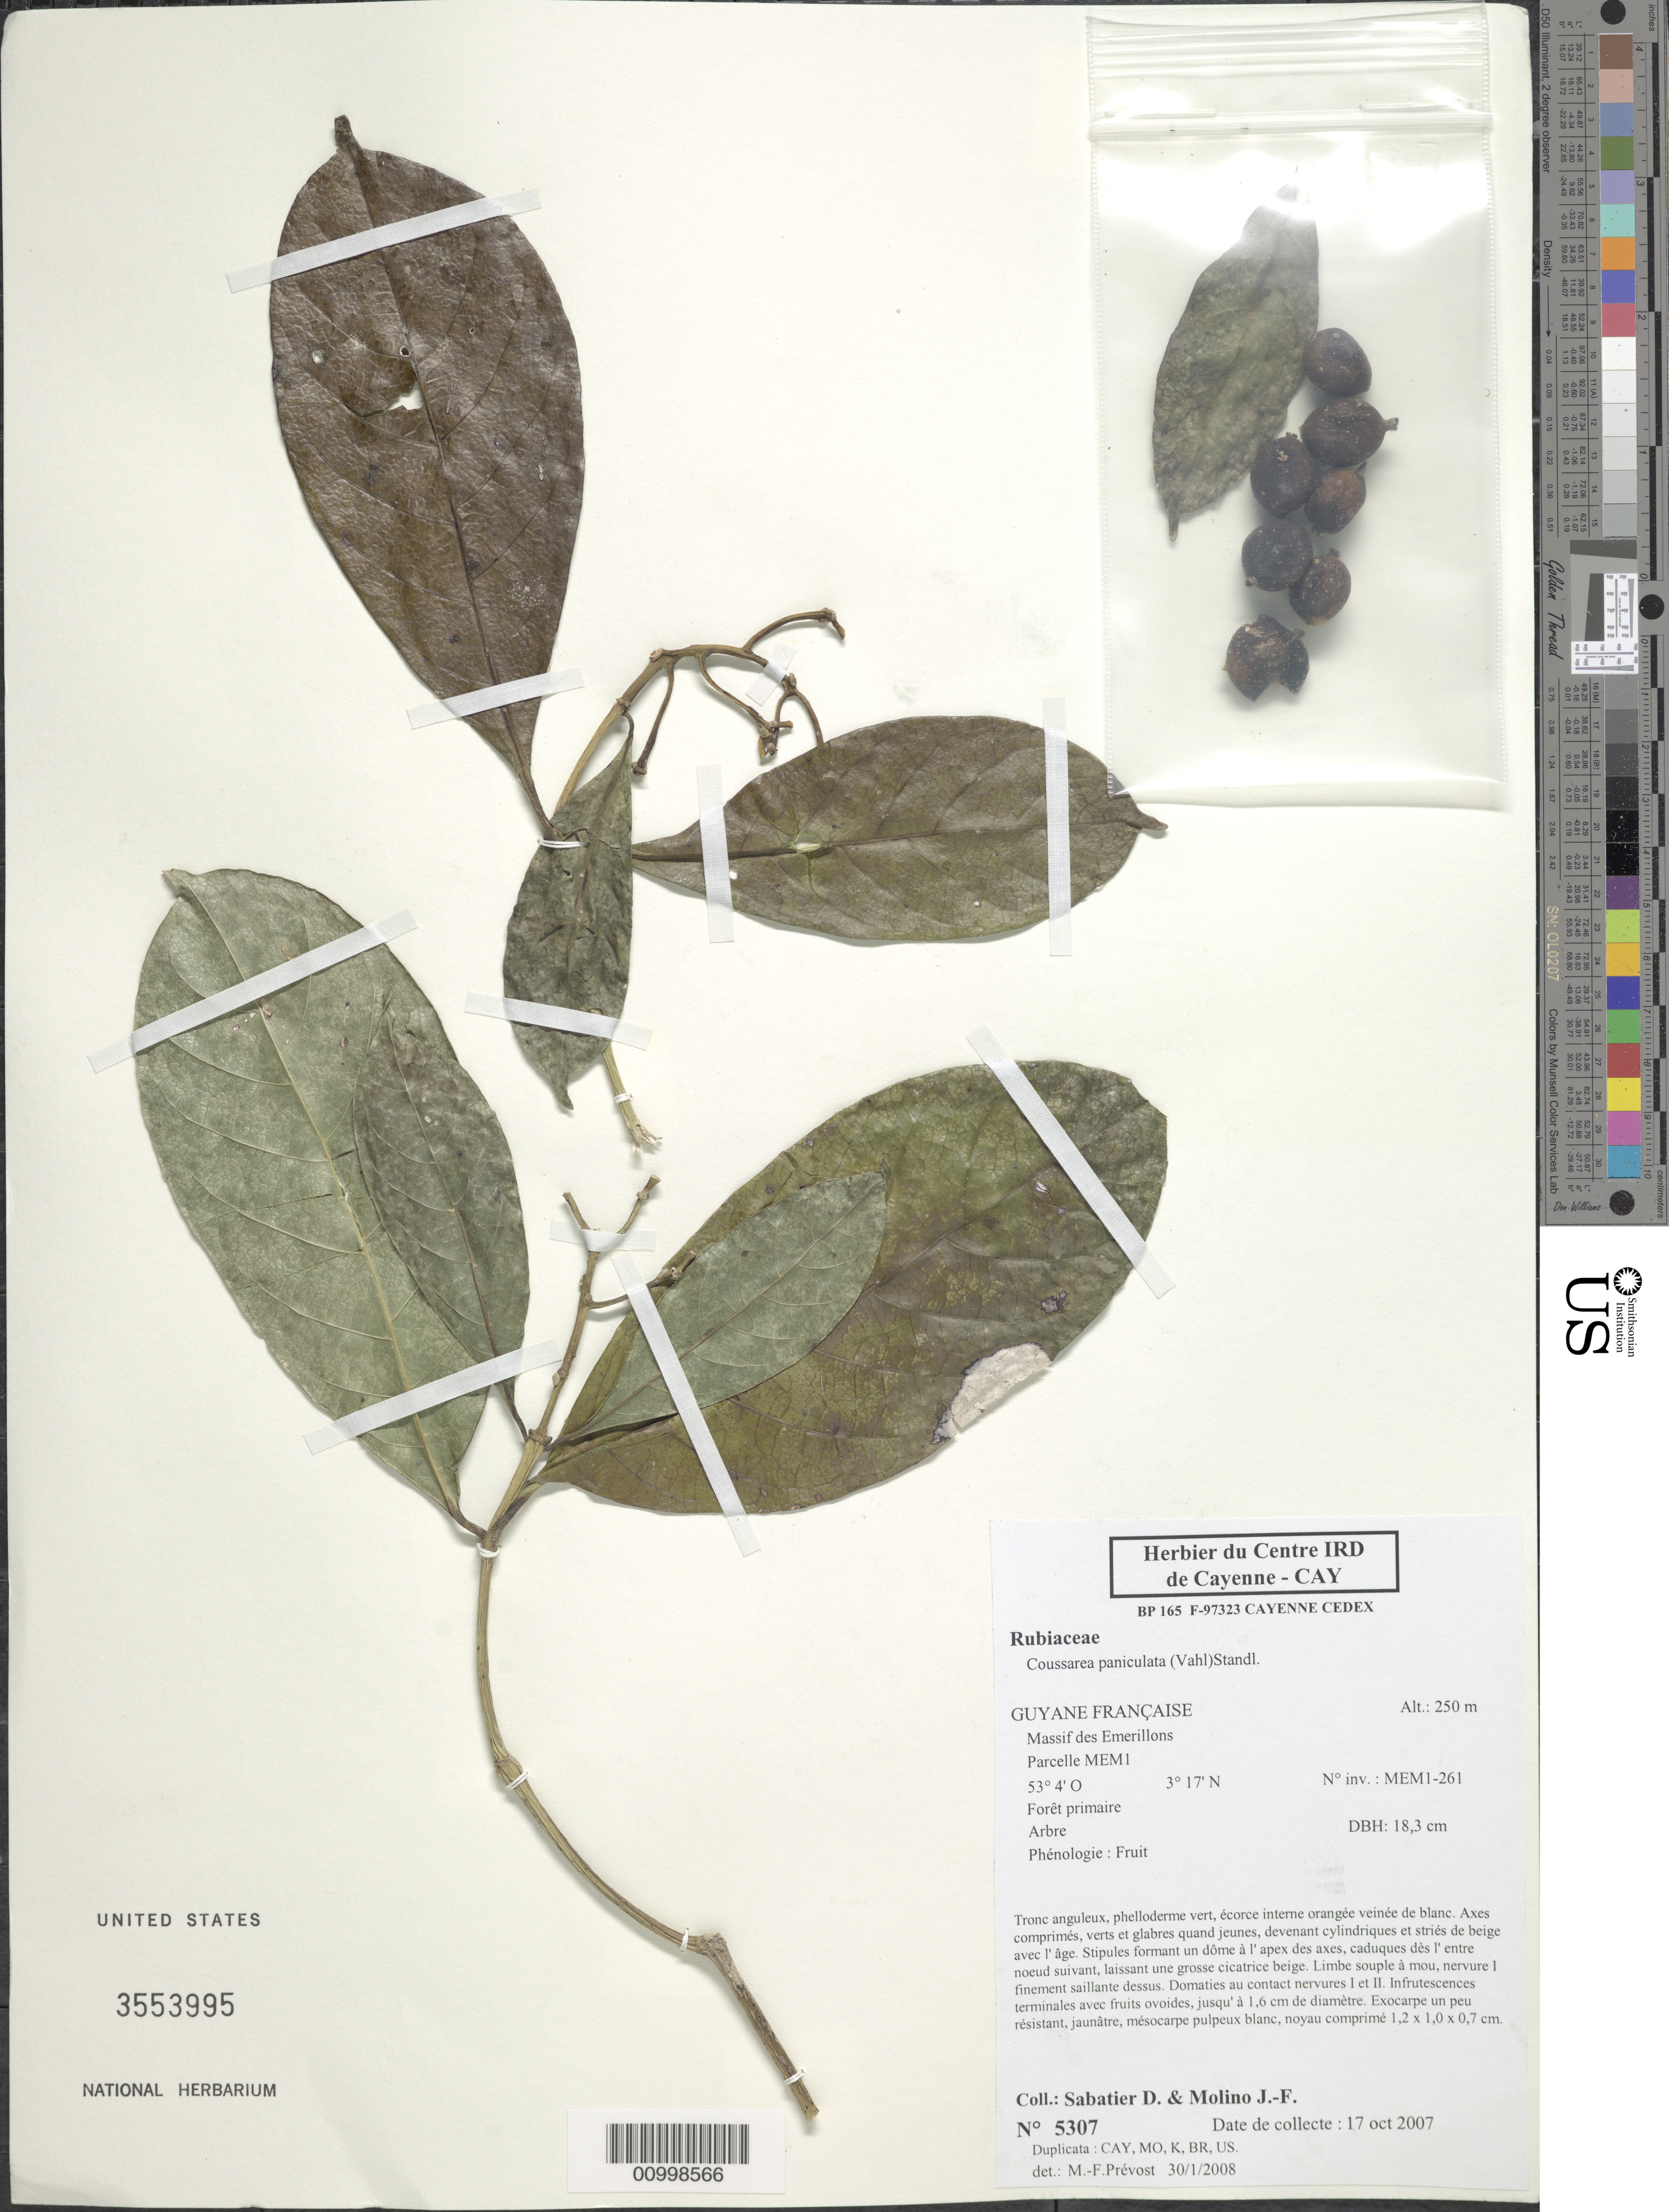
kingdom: Plantae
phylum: Tracheophyta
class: Magnoliopsida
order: Gentianales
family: Rubiaceae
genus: Coussarea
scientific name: Coussarea paniculata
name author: (Vahl) Standl.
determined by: Prévost, M.-F.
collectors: D. Sabatier & J. Molino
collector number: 5307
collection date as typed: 17-Oct-07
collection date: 2007-10-17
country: French Guiana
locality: Massif des Emerillons, Parcelle MEM1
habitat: Foret primaire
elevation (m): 250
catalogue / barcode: US 3553995